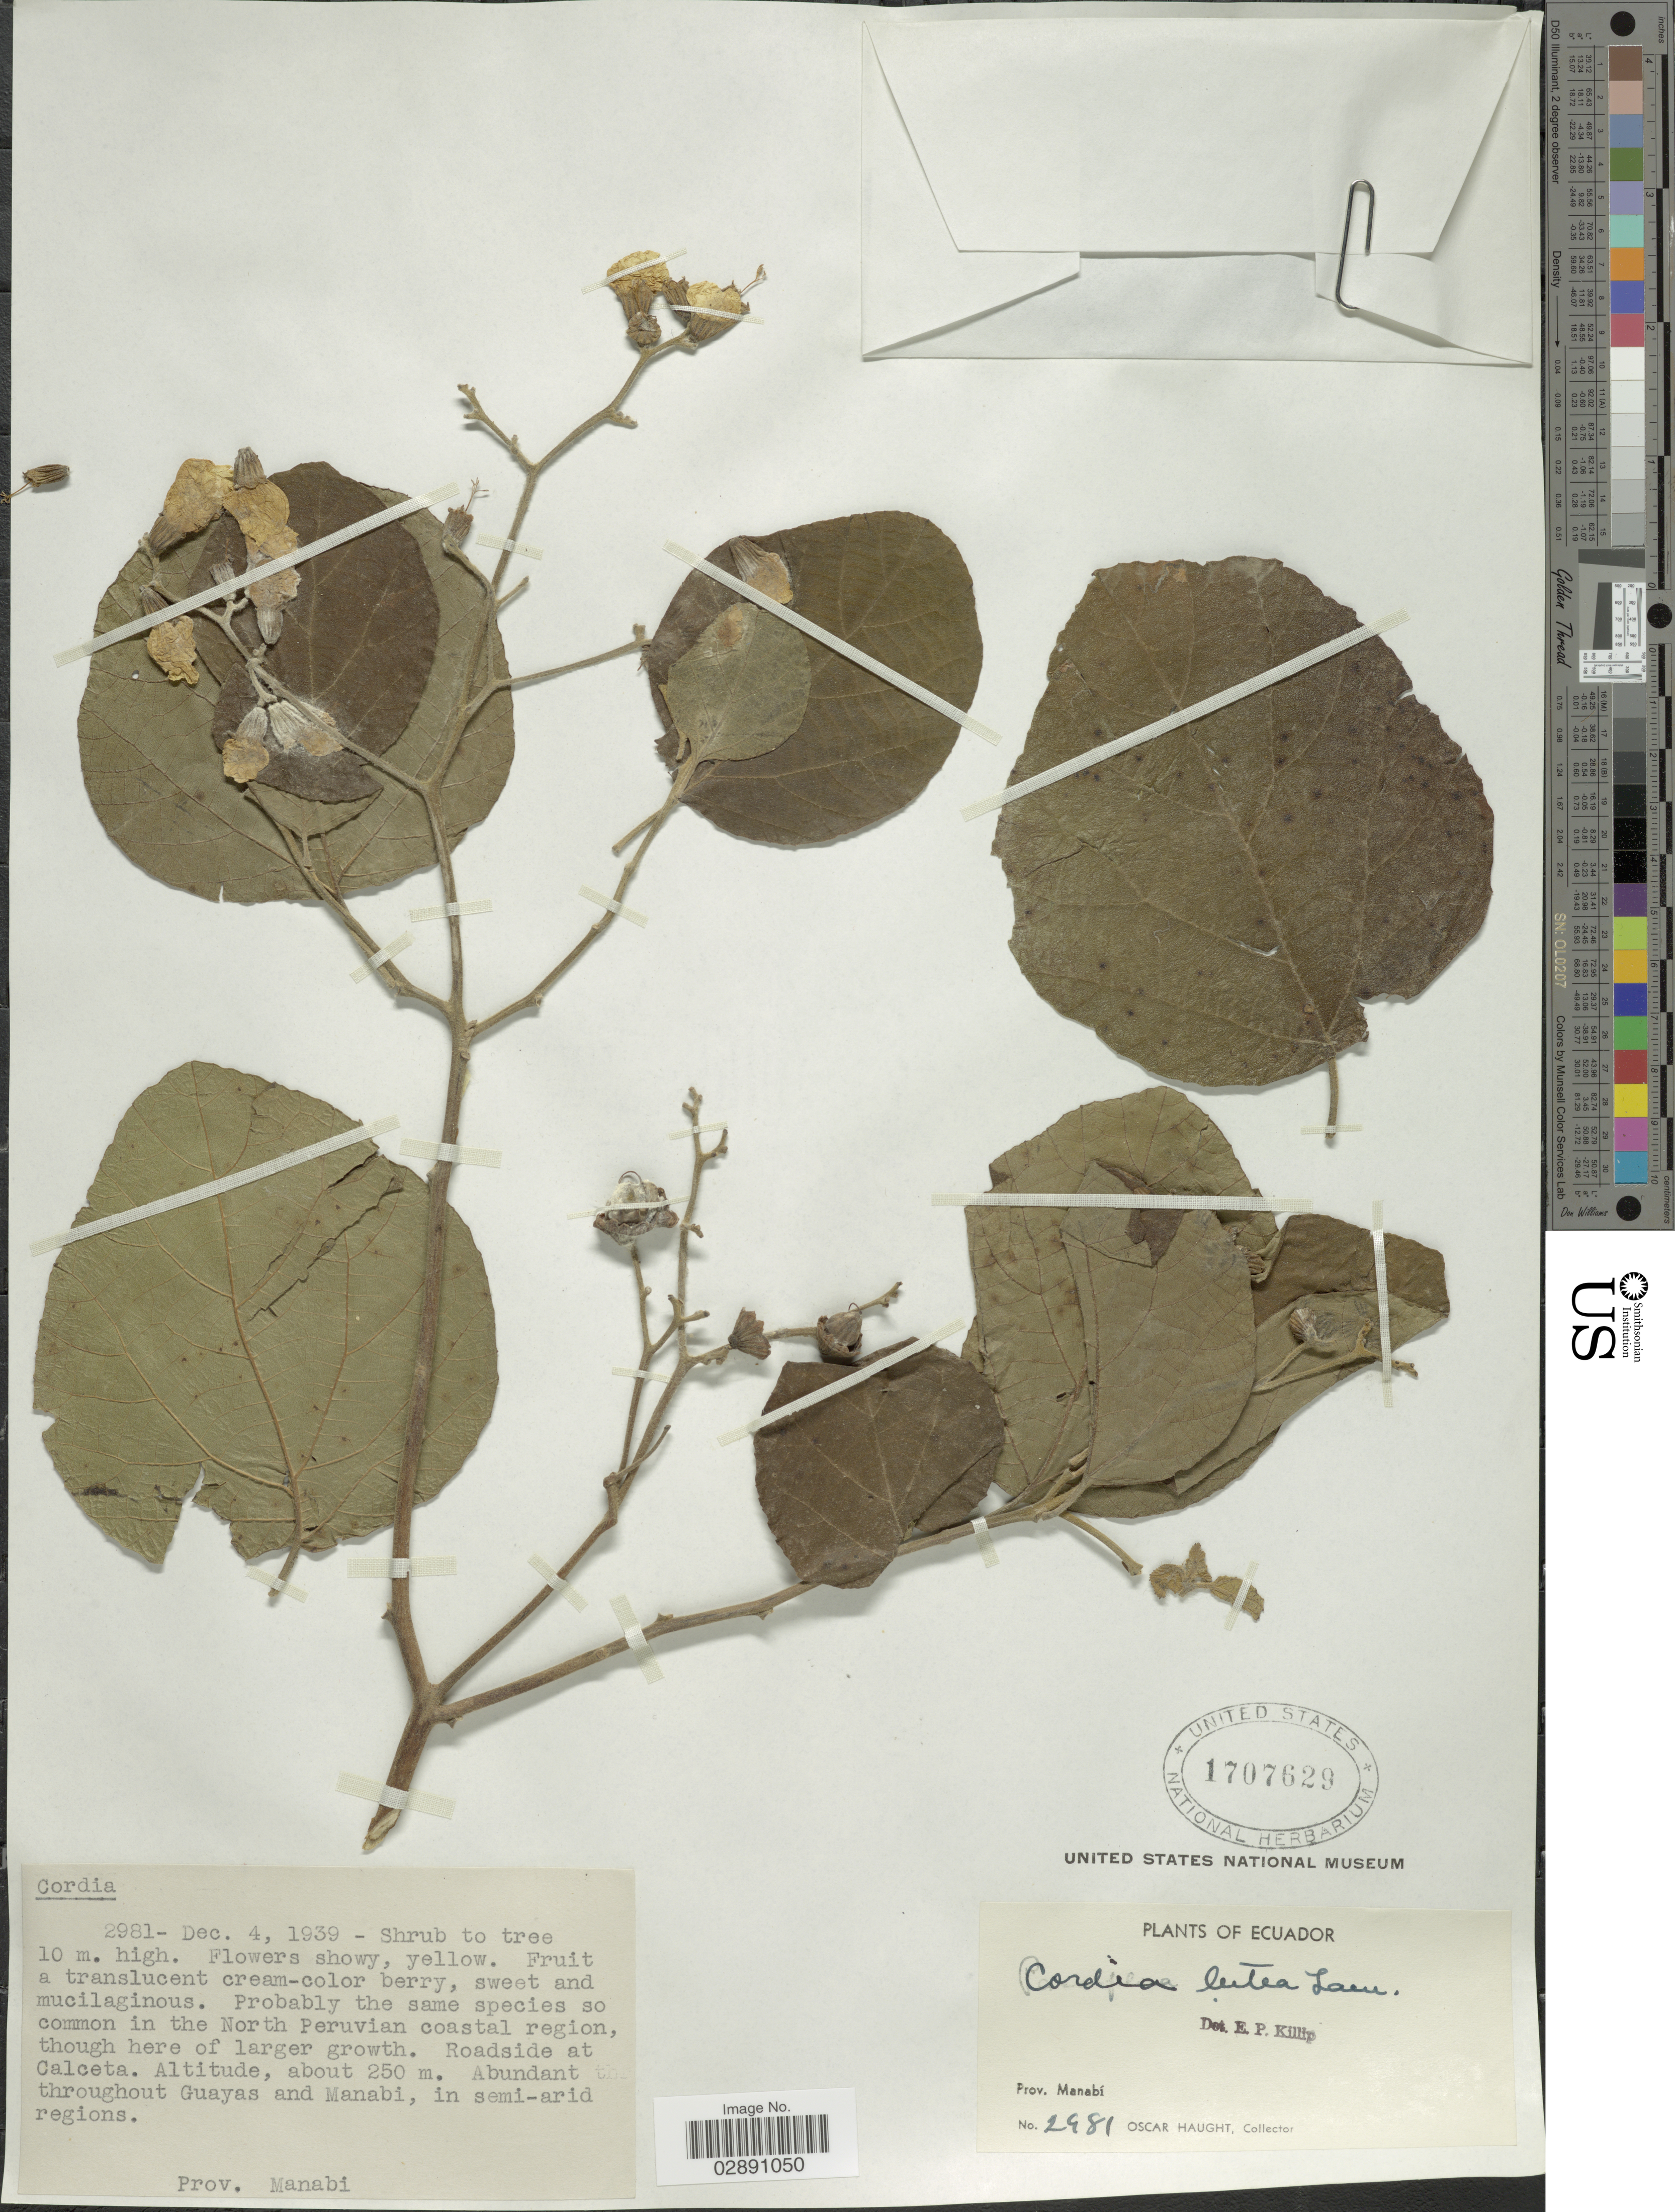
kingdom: Plantae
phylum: Tracheophyta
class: Magnoliopsida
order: Boraginales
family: Cordiaceae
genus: Cordia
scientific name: Cordia lutea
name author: Lam.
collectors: O. Haught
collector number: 2981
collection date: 1939-12-04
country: Ecuador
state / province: Manabí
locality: Roadside at Calceta. Throughout Guayas and Manabi.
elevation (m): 250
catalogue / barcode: US 1707629